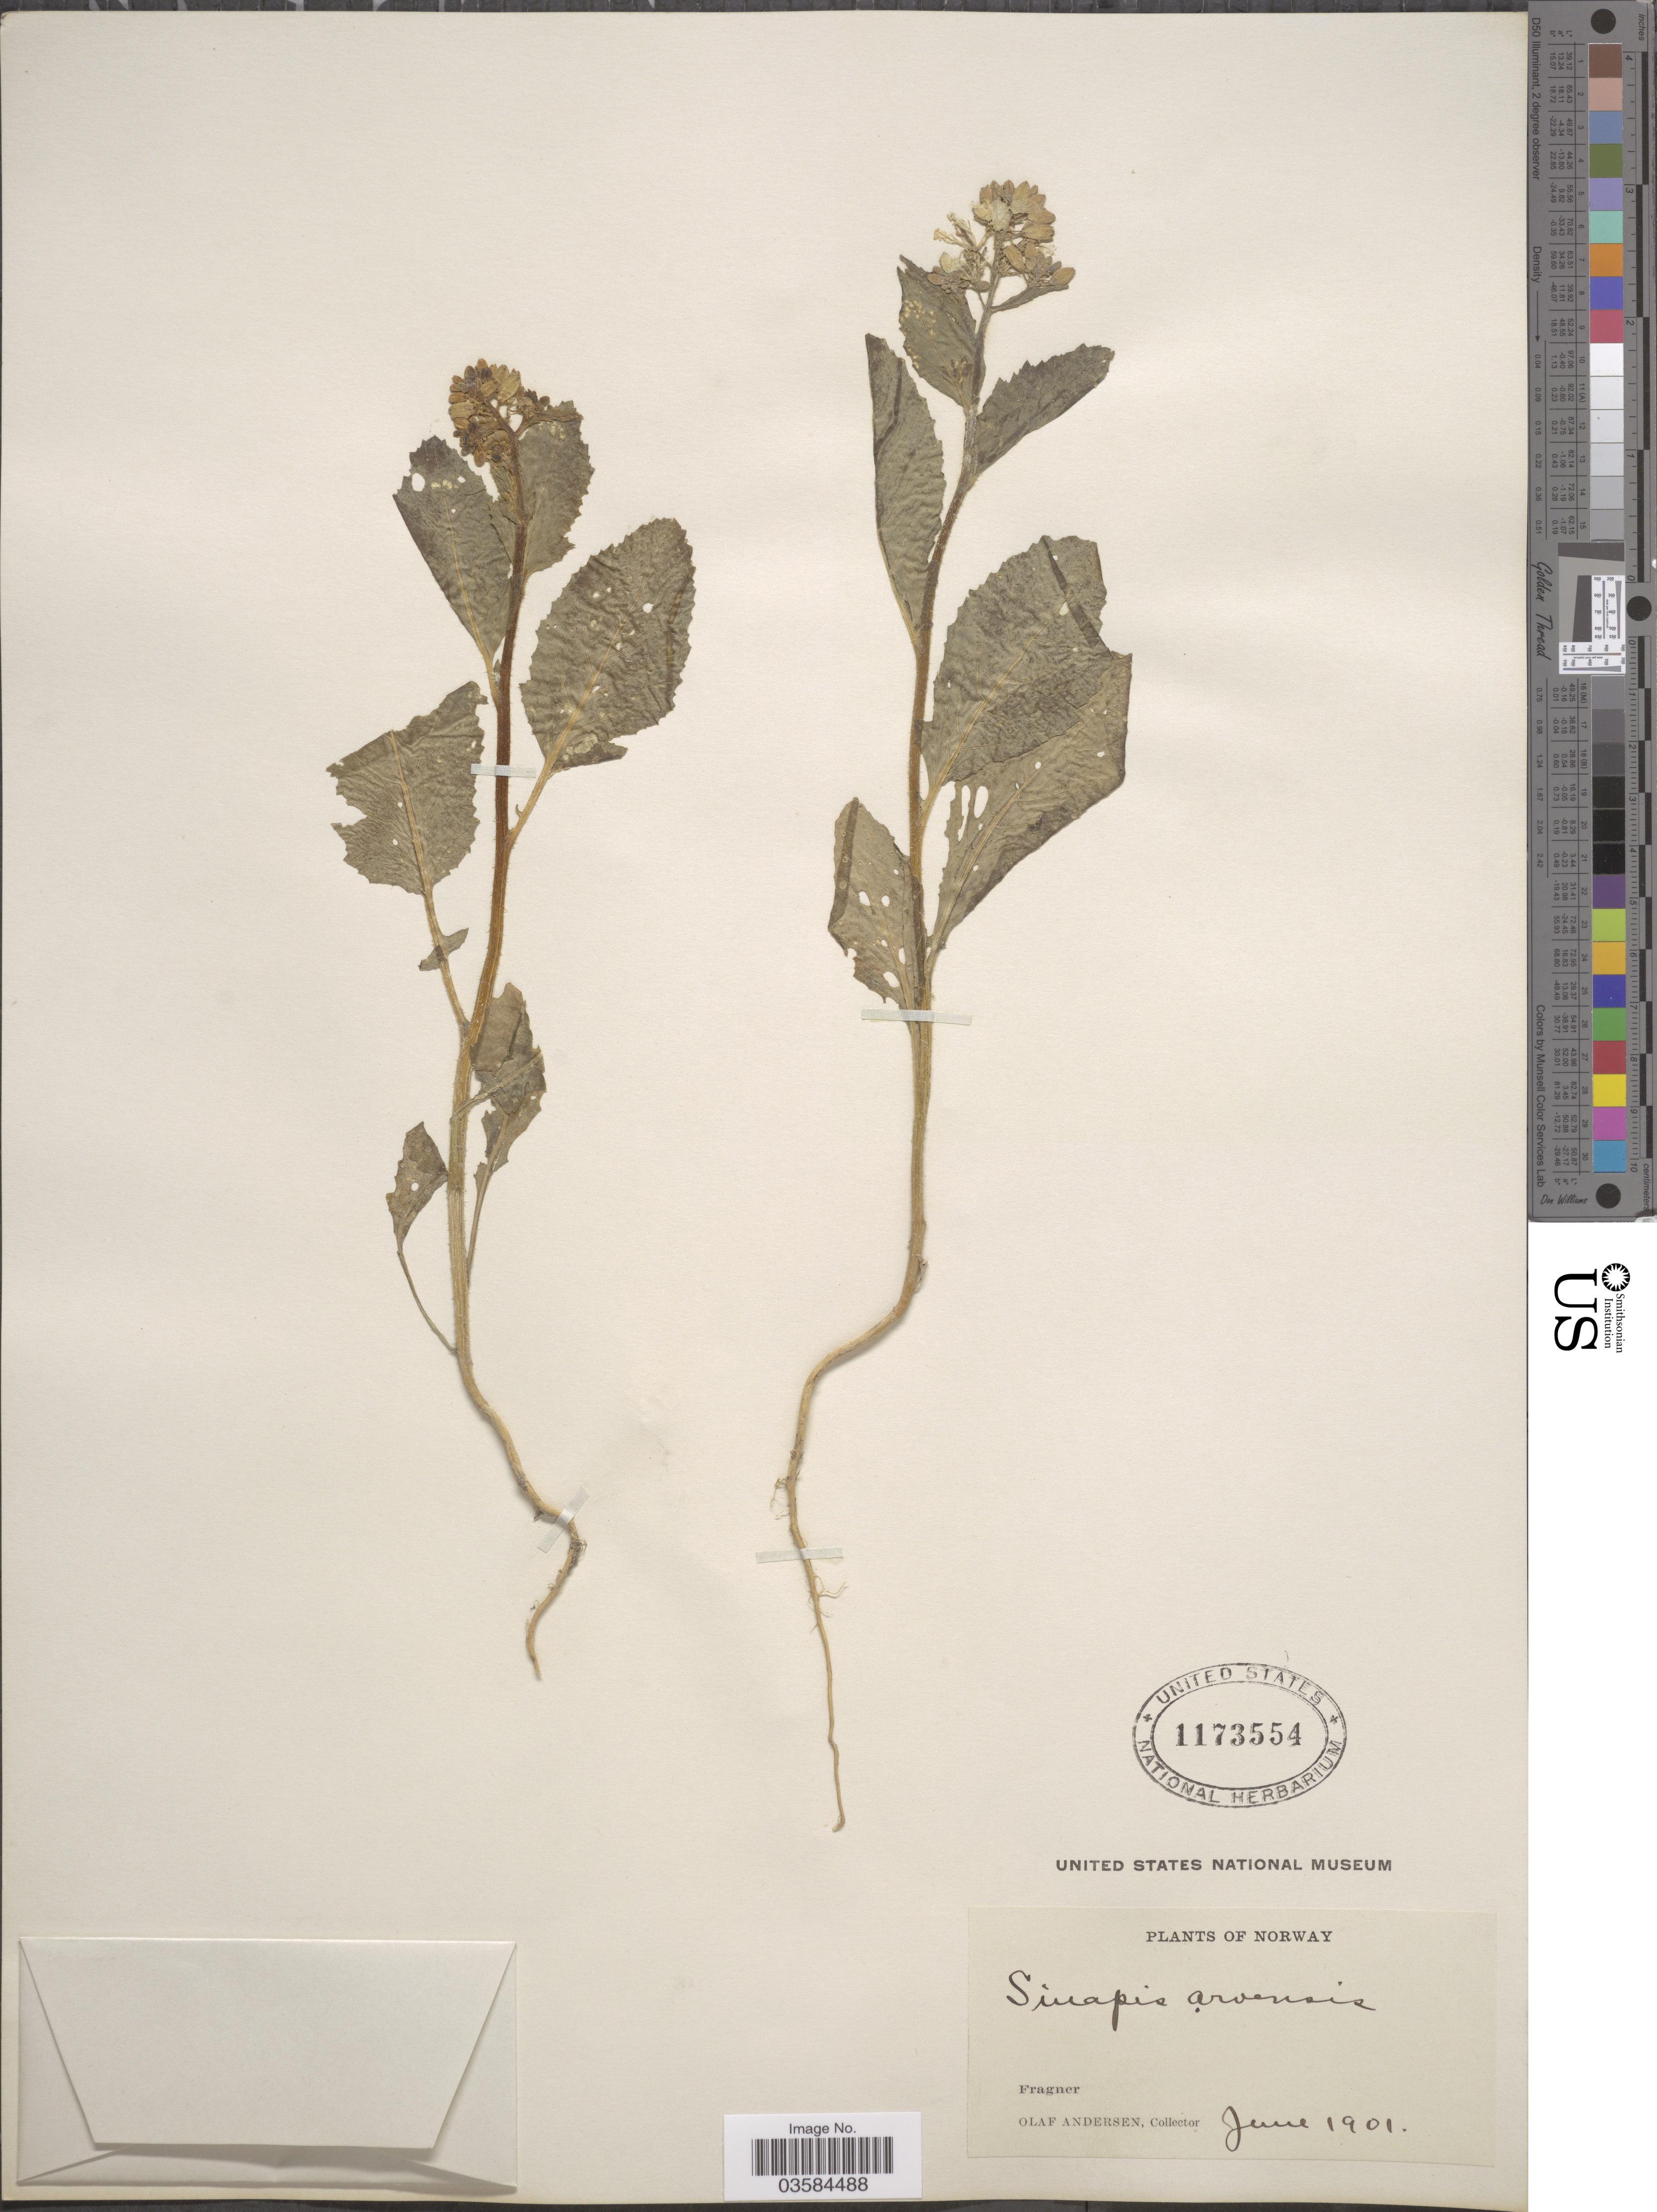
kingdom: Plantae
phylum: Tracheophyta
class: Magnoliopsida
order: Brassicales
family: Brassicaceae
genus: Sinapis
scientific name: Sinapis arvensis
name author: L.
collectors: O. Andersen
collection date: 1901-06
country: Norway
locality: Fragner.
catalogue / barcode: US 1173554